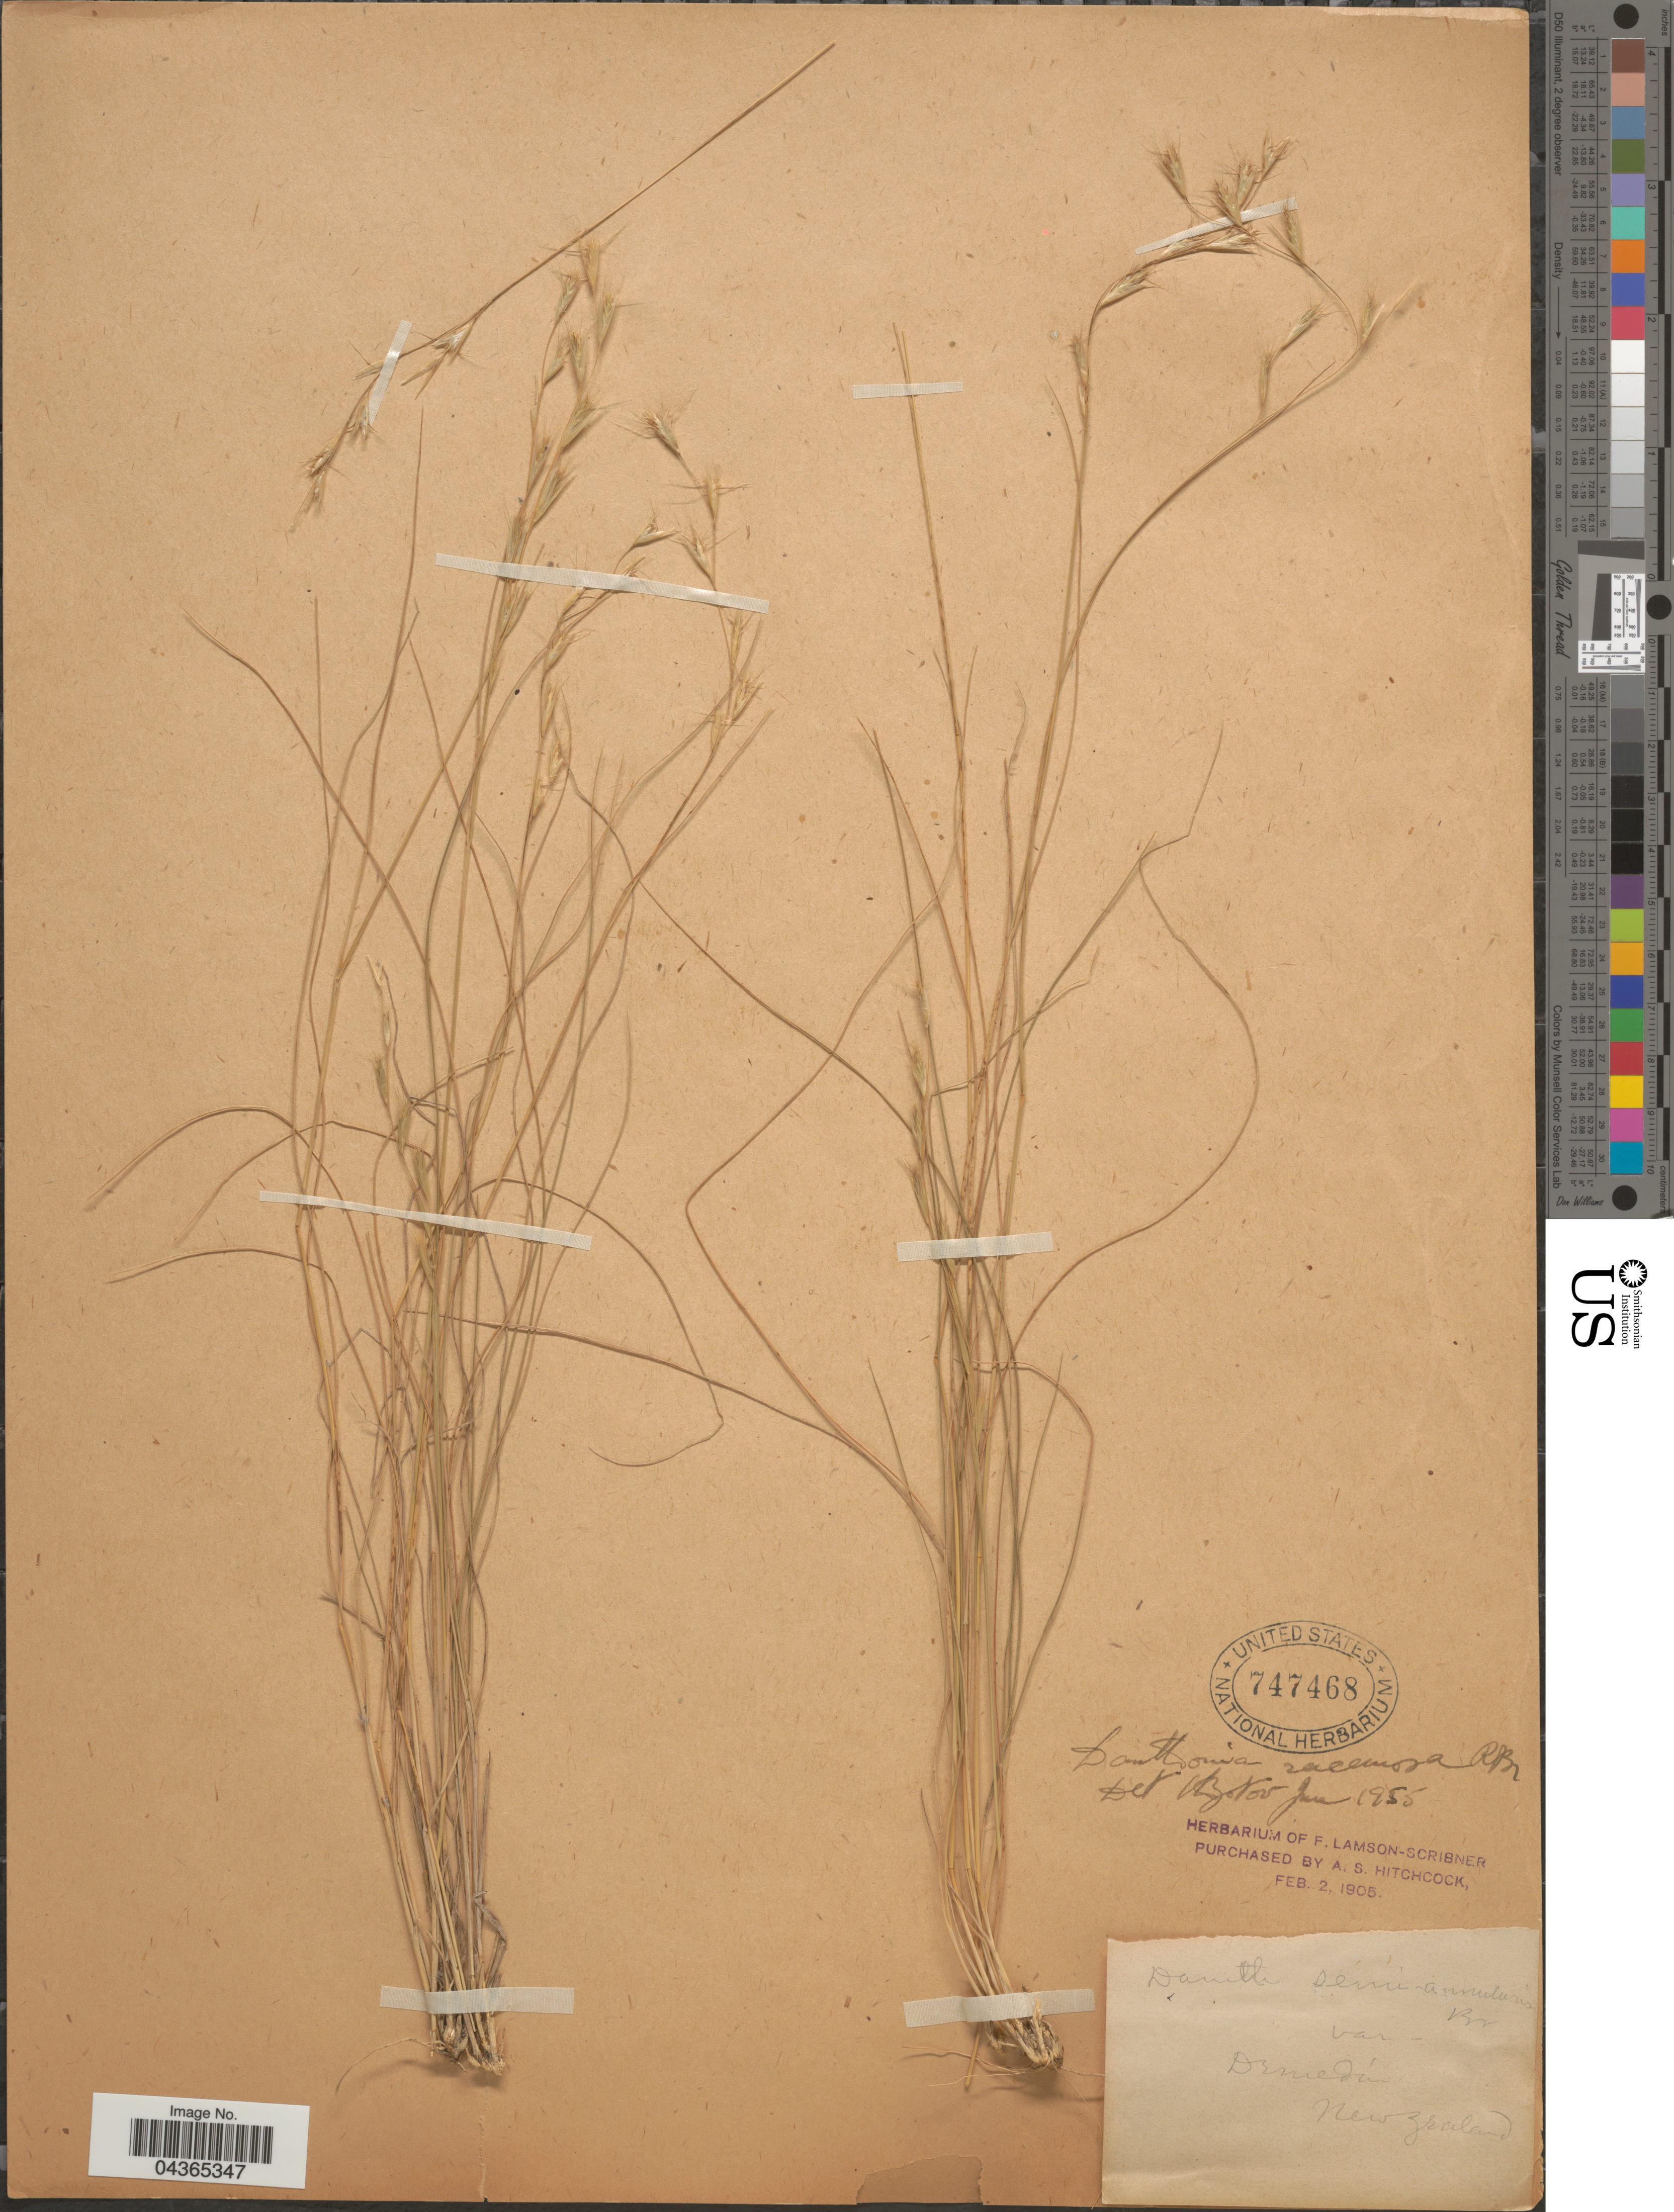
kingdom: Plantae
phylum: Tracheophyta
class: Liliopsida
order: Poales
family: Poaceae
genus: Rytidosperma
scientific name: Rytidosperma racemosum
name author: (R. Br.) Connor & Edgar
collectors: ex herb. F. Lamson Scribner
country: New Zealand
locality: Dunedin.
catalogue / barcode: US 747468